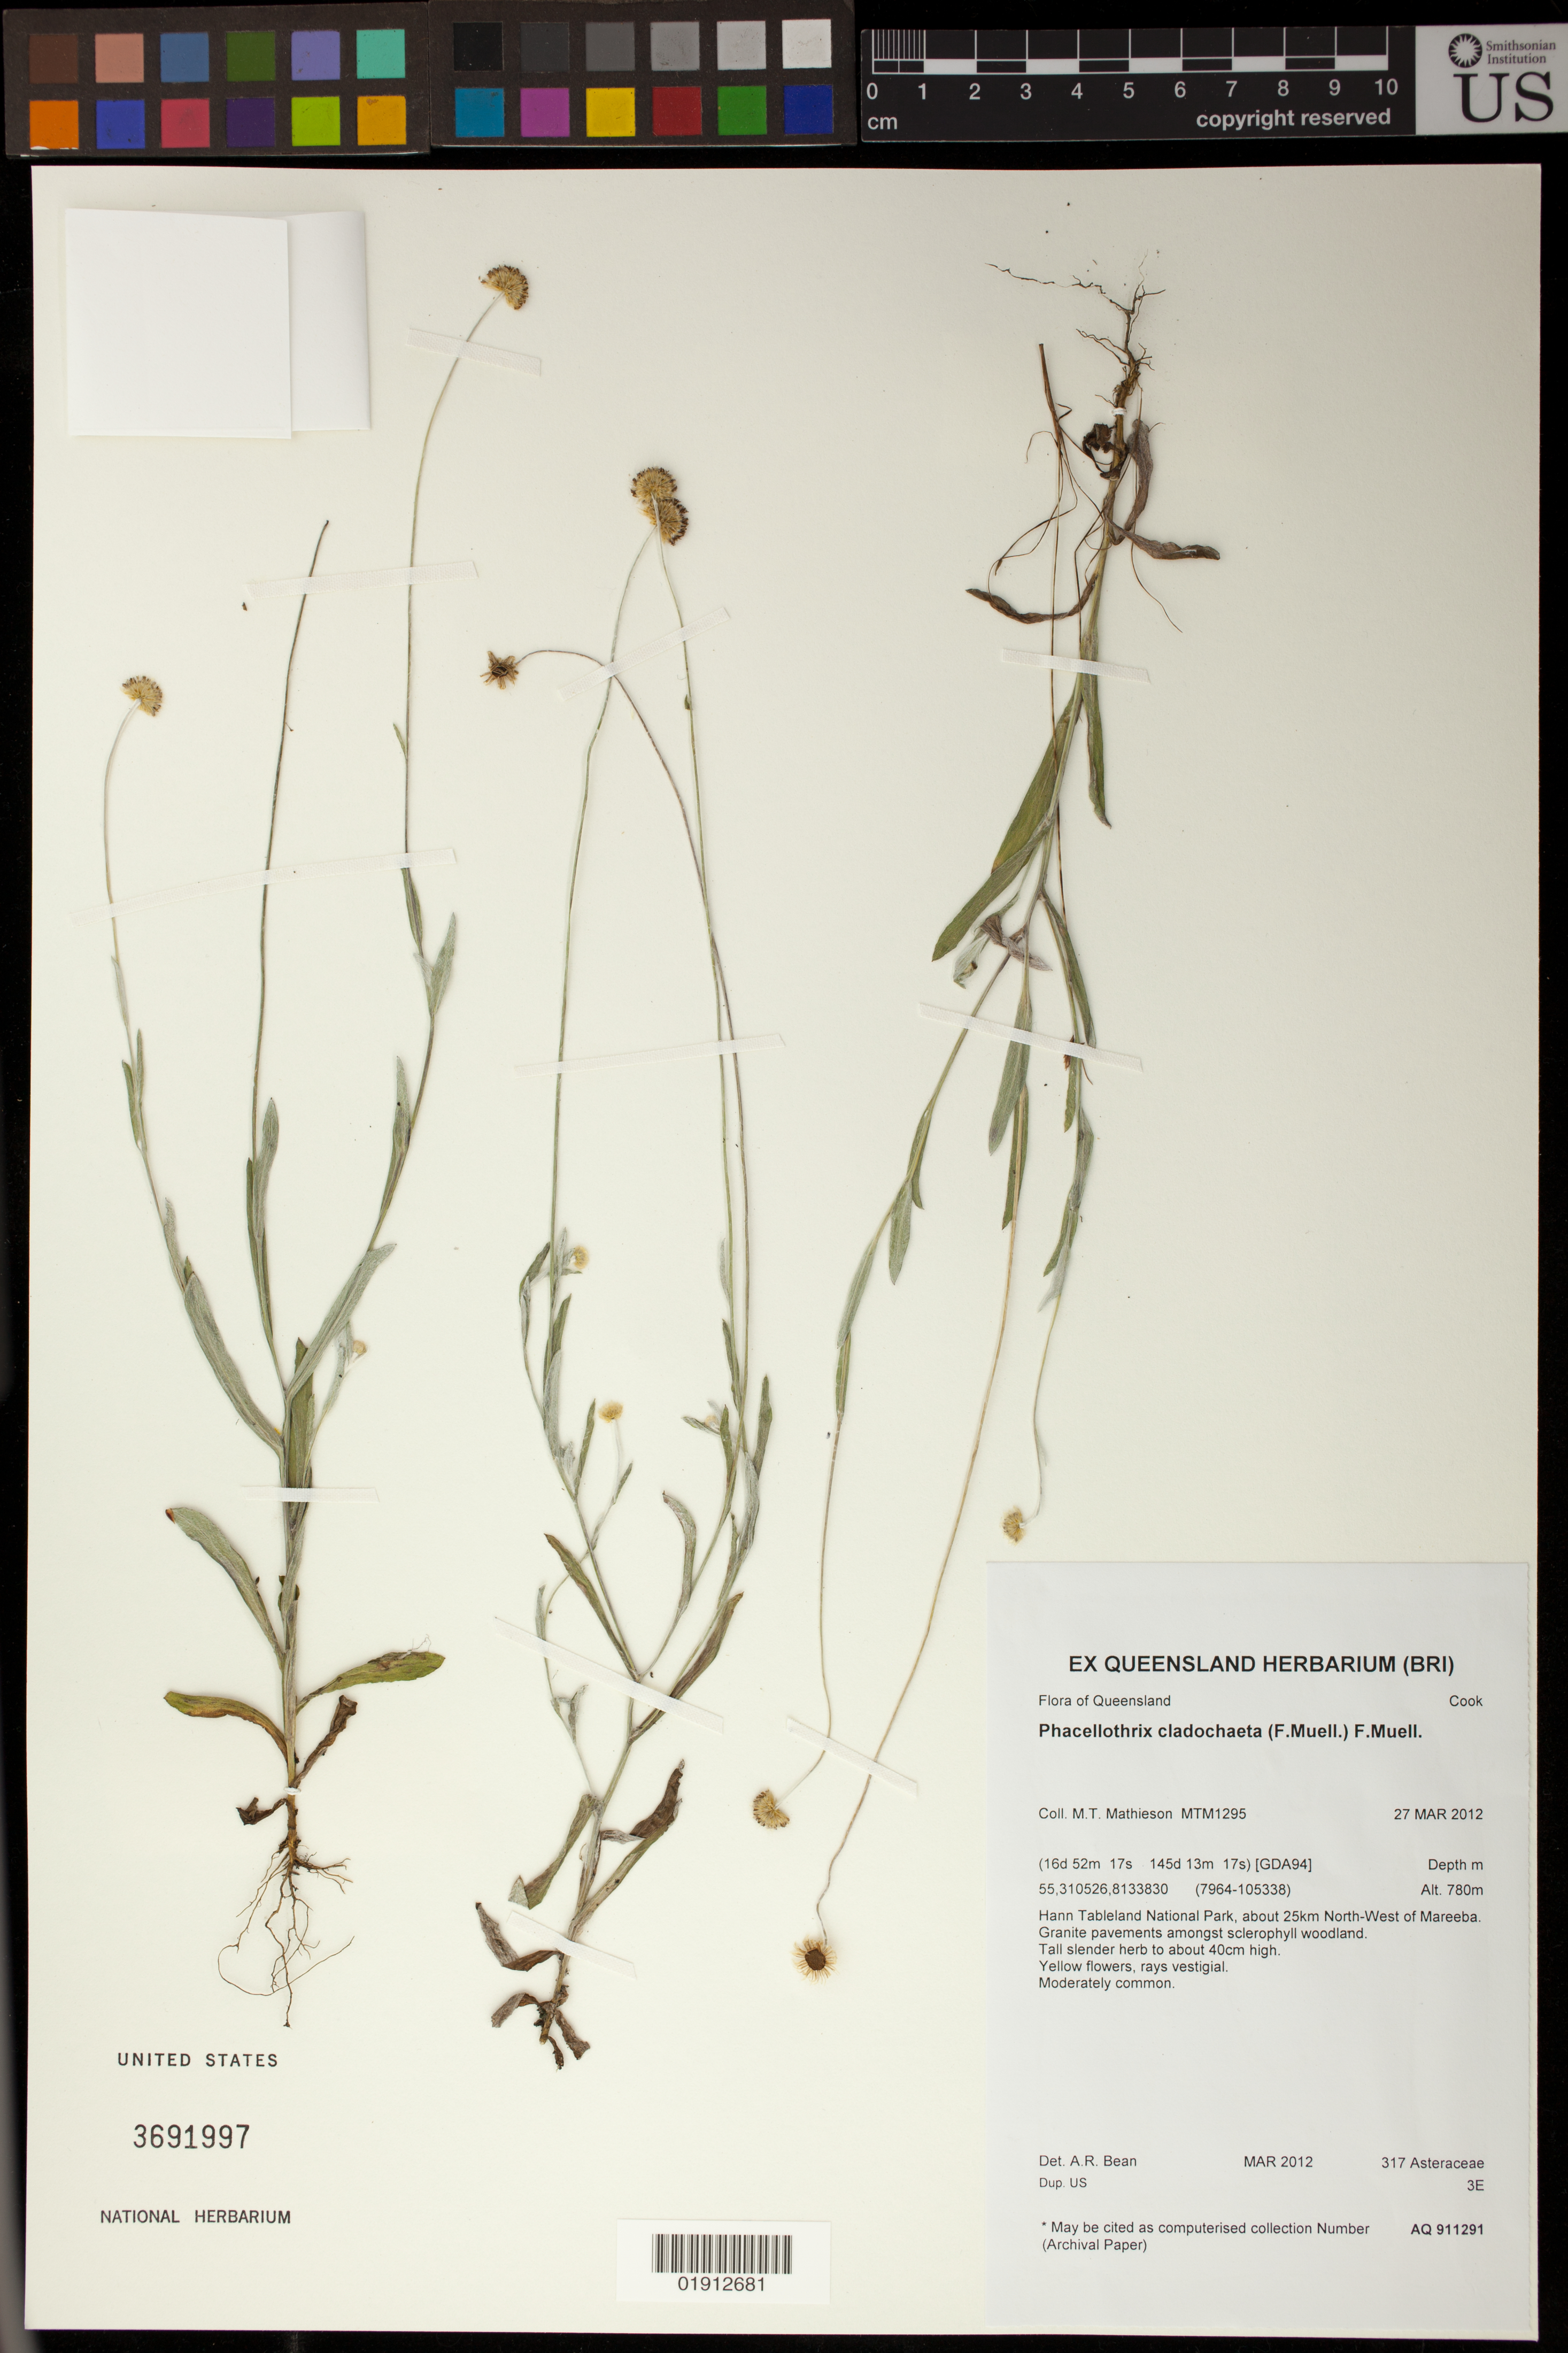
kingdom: Plantae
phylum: Tracheophyta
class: Magnoliopsida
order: Asterales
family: Asteraceae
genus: Phacellothrix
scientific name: Phacellothrix cladochaeta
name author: F. Muell.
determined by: Bean, A. R.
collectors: M. T. Mathieson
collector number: MTM1295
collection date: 2012-03-27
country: Australia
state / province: Queensland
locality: Cook, Hann Tableland National Park, about 25 km North-West of Mareeba.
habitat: Granite pavements amongst woodland.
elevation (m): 780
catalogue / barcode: US 3691997